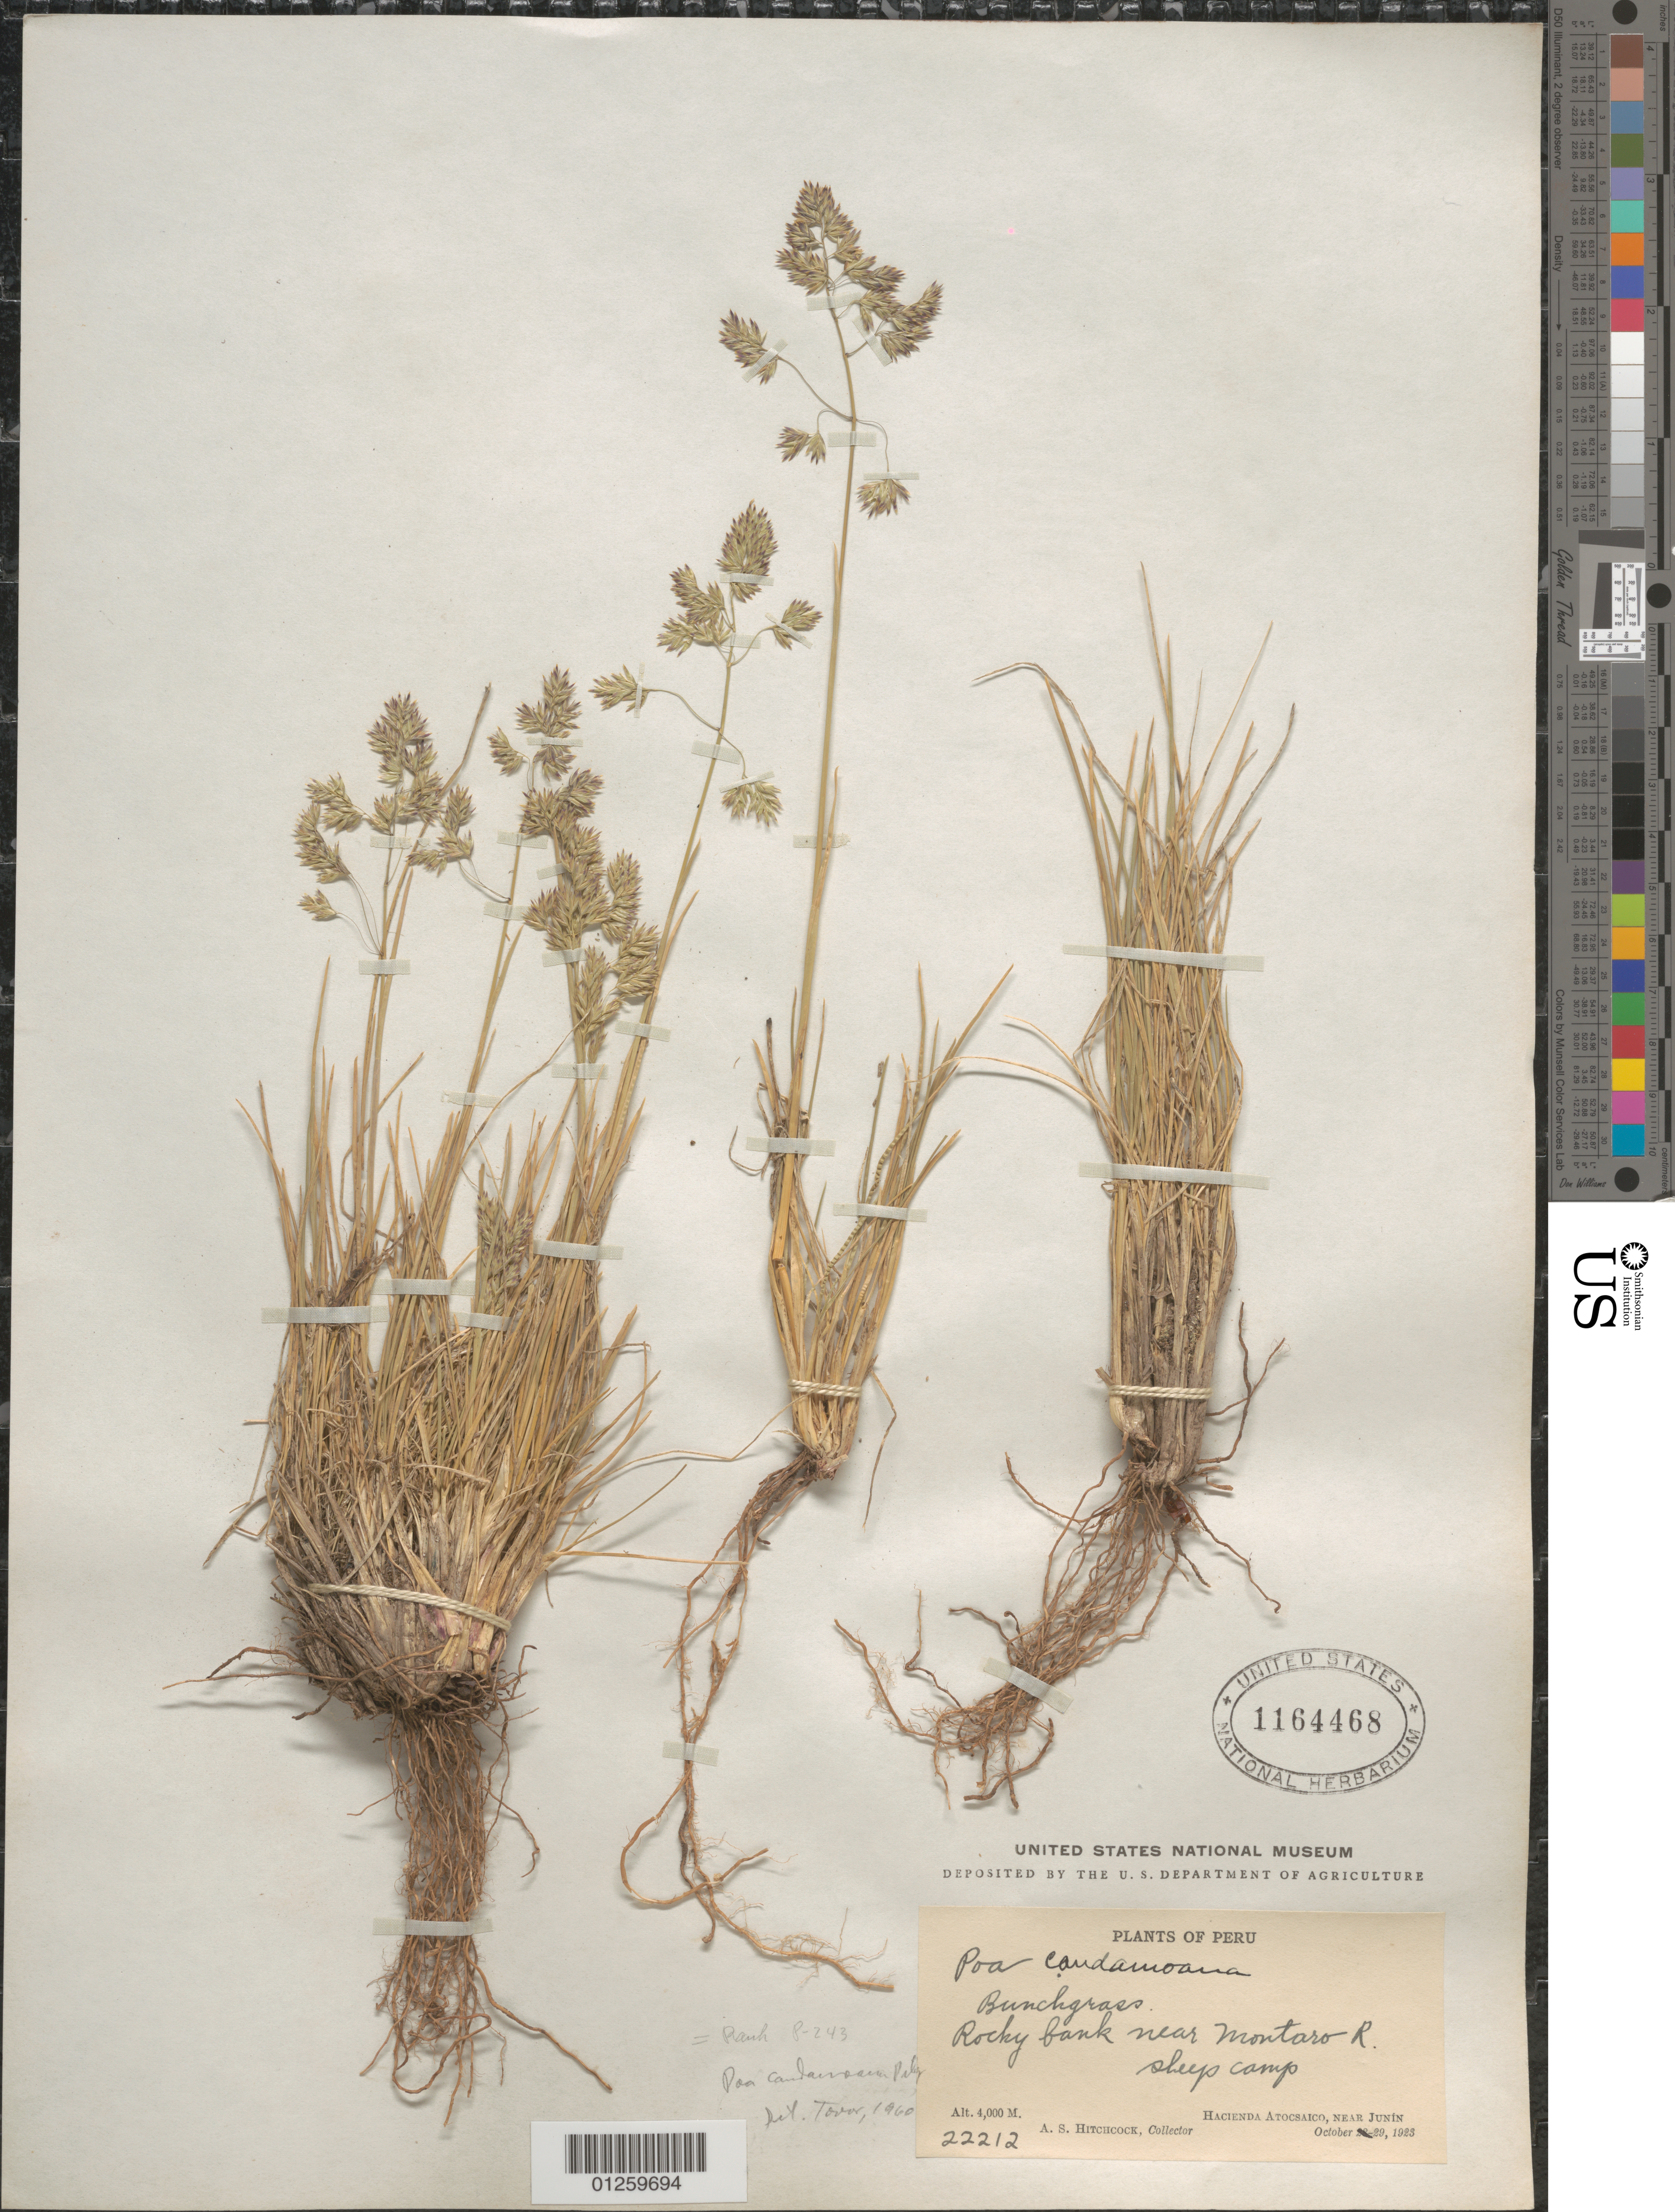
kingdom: Plantae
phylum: Tracheophyta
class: Liliopsida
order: Poales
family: Poaceae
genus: Poa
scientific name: Poa candamoana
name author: Pilg.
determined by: Soreng, Robert J., Research Associate (BOT), Smithsonian Institution - National Museum of Natural History (UNITED STATES)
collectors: A. S. Hitchcock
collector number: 22212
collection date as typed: October 29, 1923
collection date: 1923-10-29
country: Peru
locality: Rocky bank near Mantaro R. sleep camp. Hacienda Atocsaico, near Junin.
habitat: Bunchgrass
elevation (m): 4000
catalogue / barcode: US 1164468